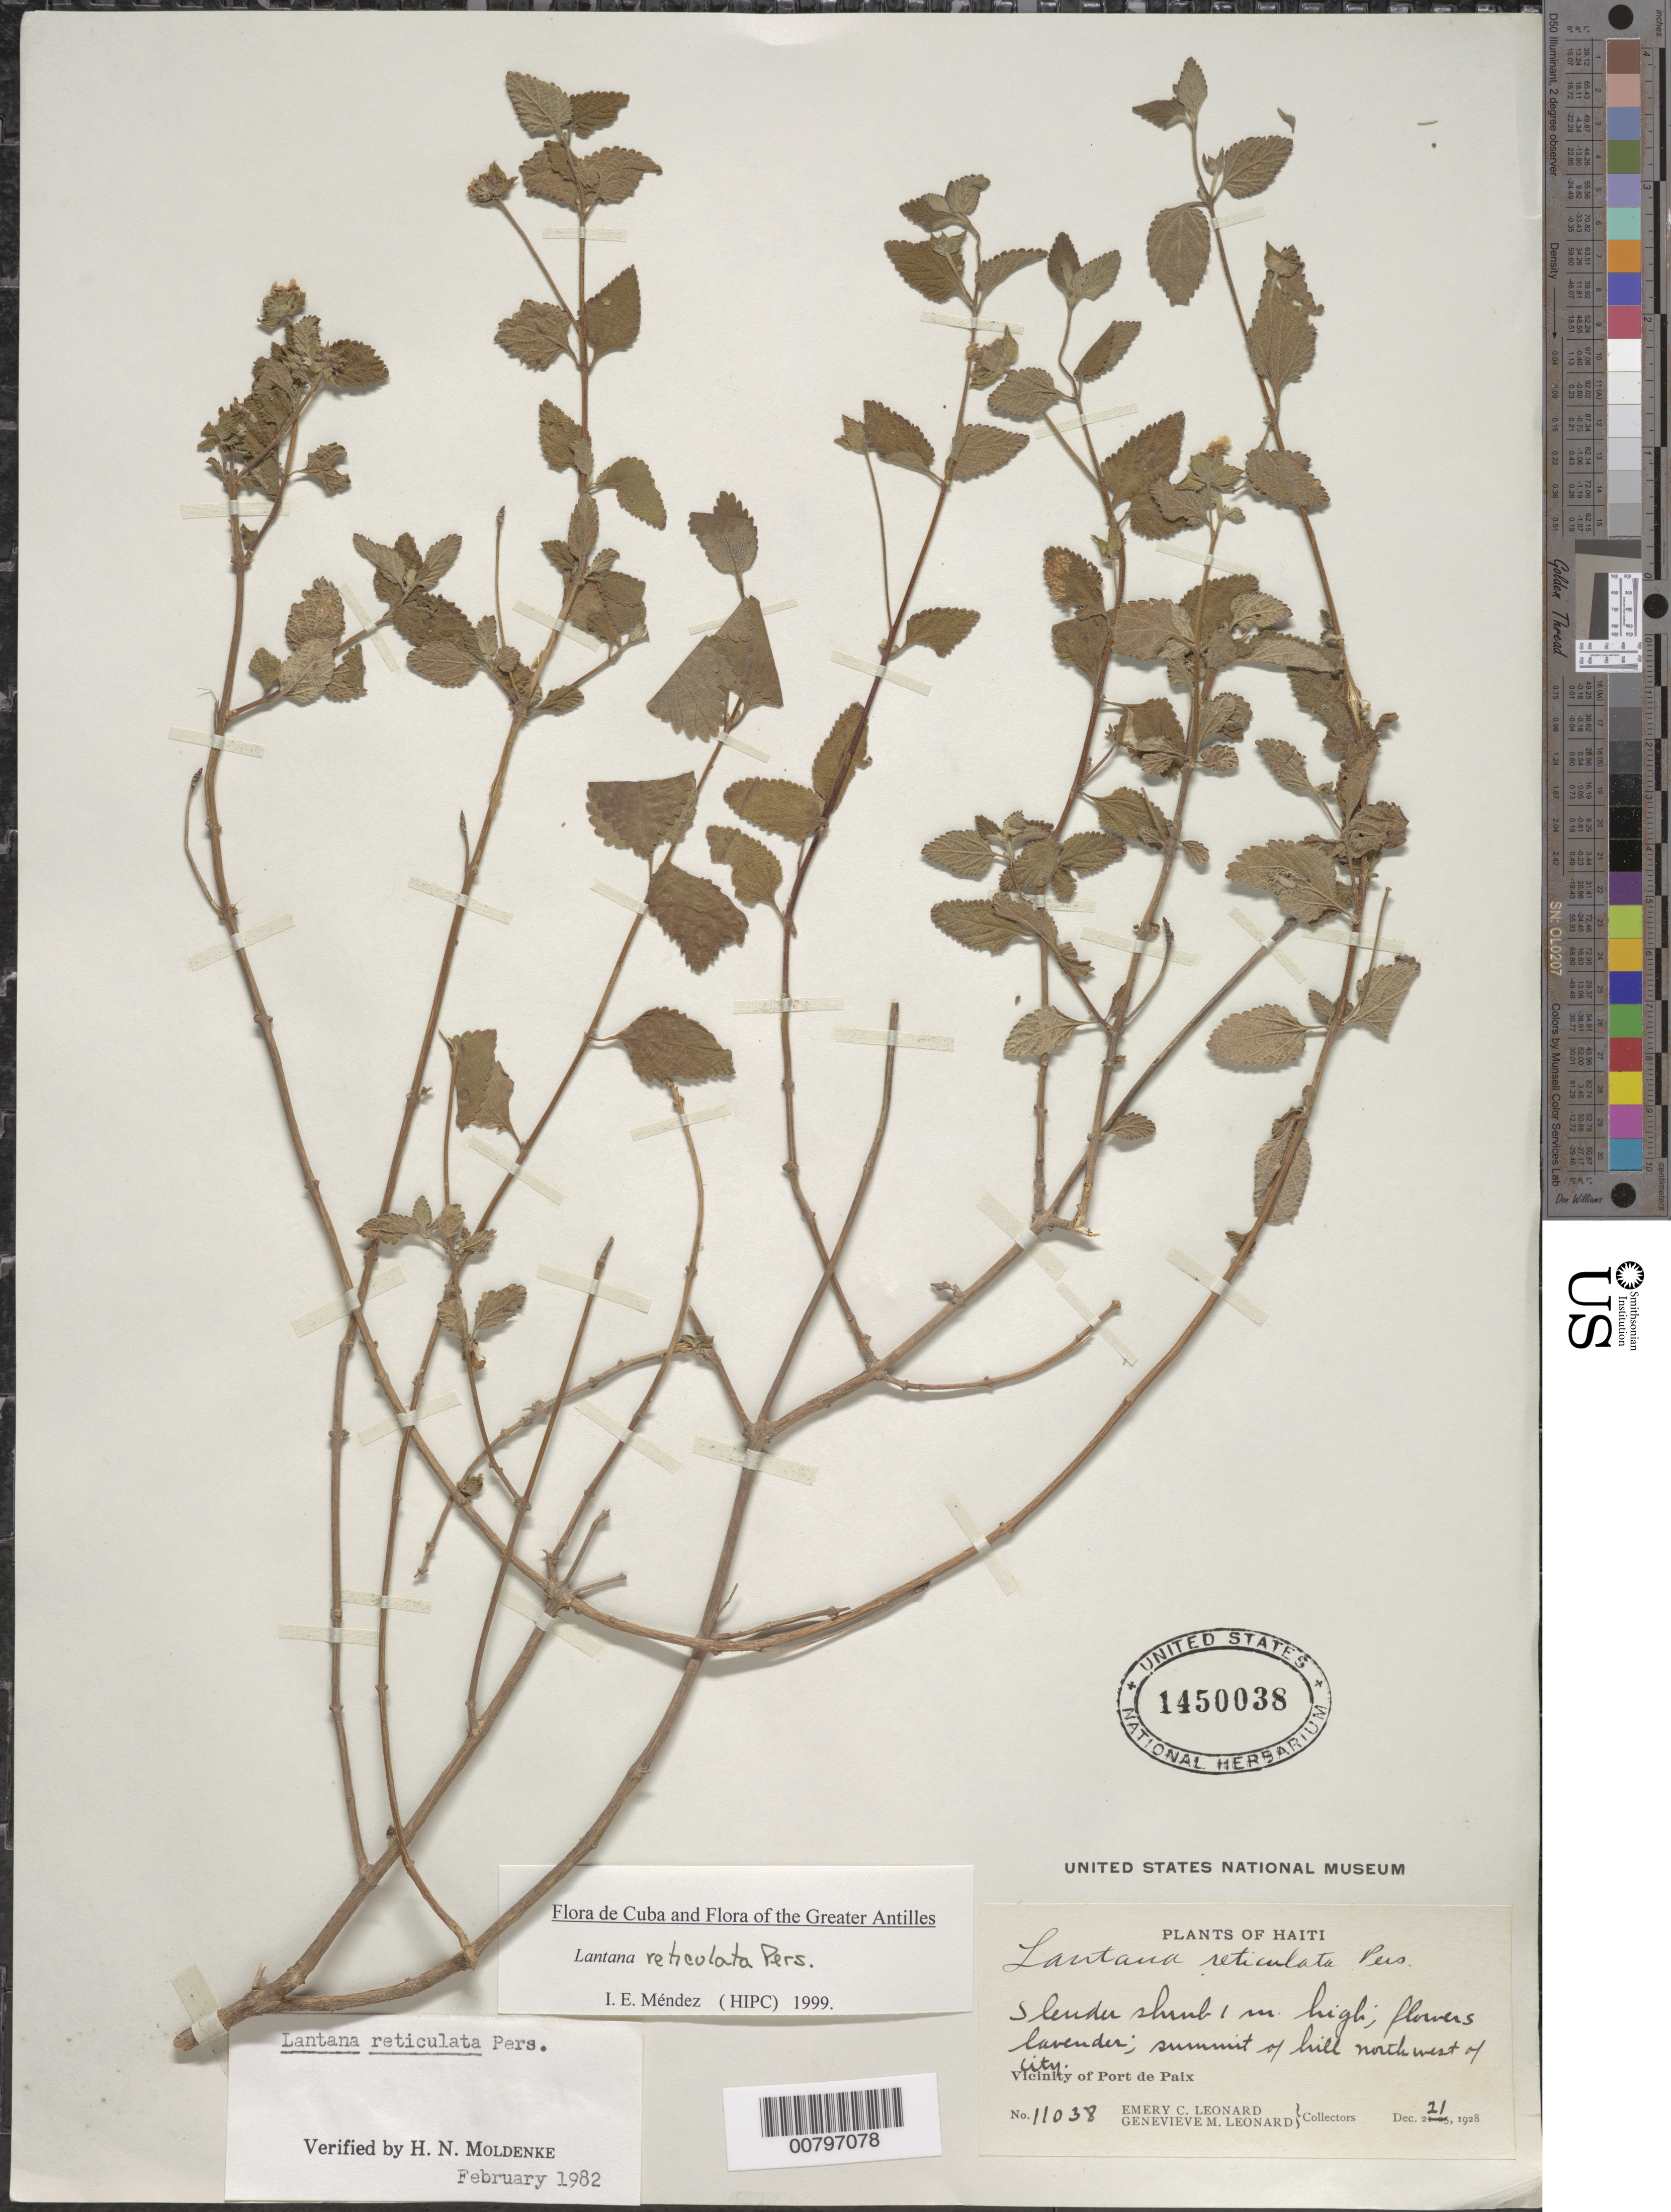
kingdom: Plantae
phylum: Tracheophyta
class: Magnoliopsida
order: Lamiales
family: Verbenaceae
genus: Lantana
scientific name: Lantana reticulata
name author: Pers.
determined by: Méndez, Isidro E., (HIPC)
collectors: E. C. Leonard & G. M. Leonard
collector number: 11038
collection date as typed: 21 Dec 1928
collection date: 1928-12-21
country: Haiti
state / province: Nord-Ouest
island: Hispaniola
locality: Vicinity of Port de Paix, summit of hill NW of city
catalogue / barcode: US 1450038